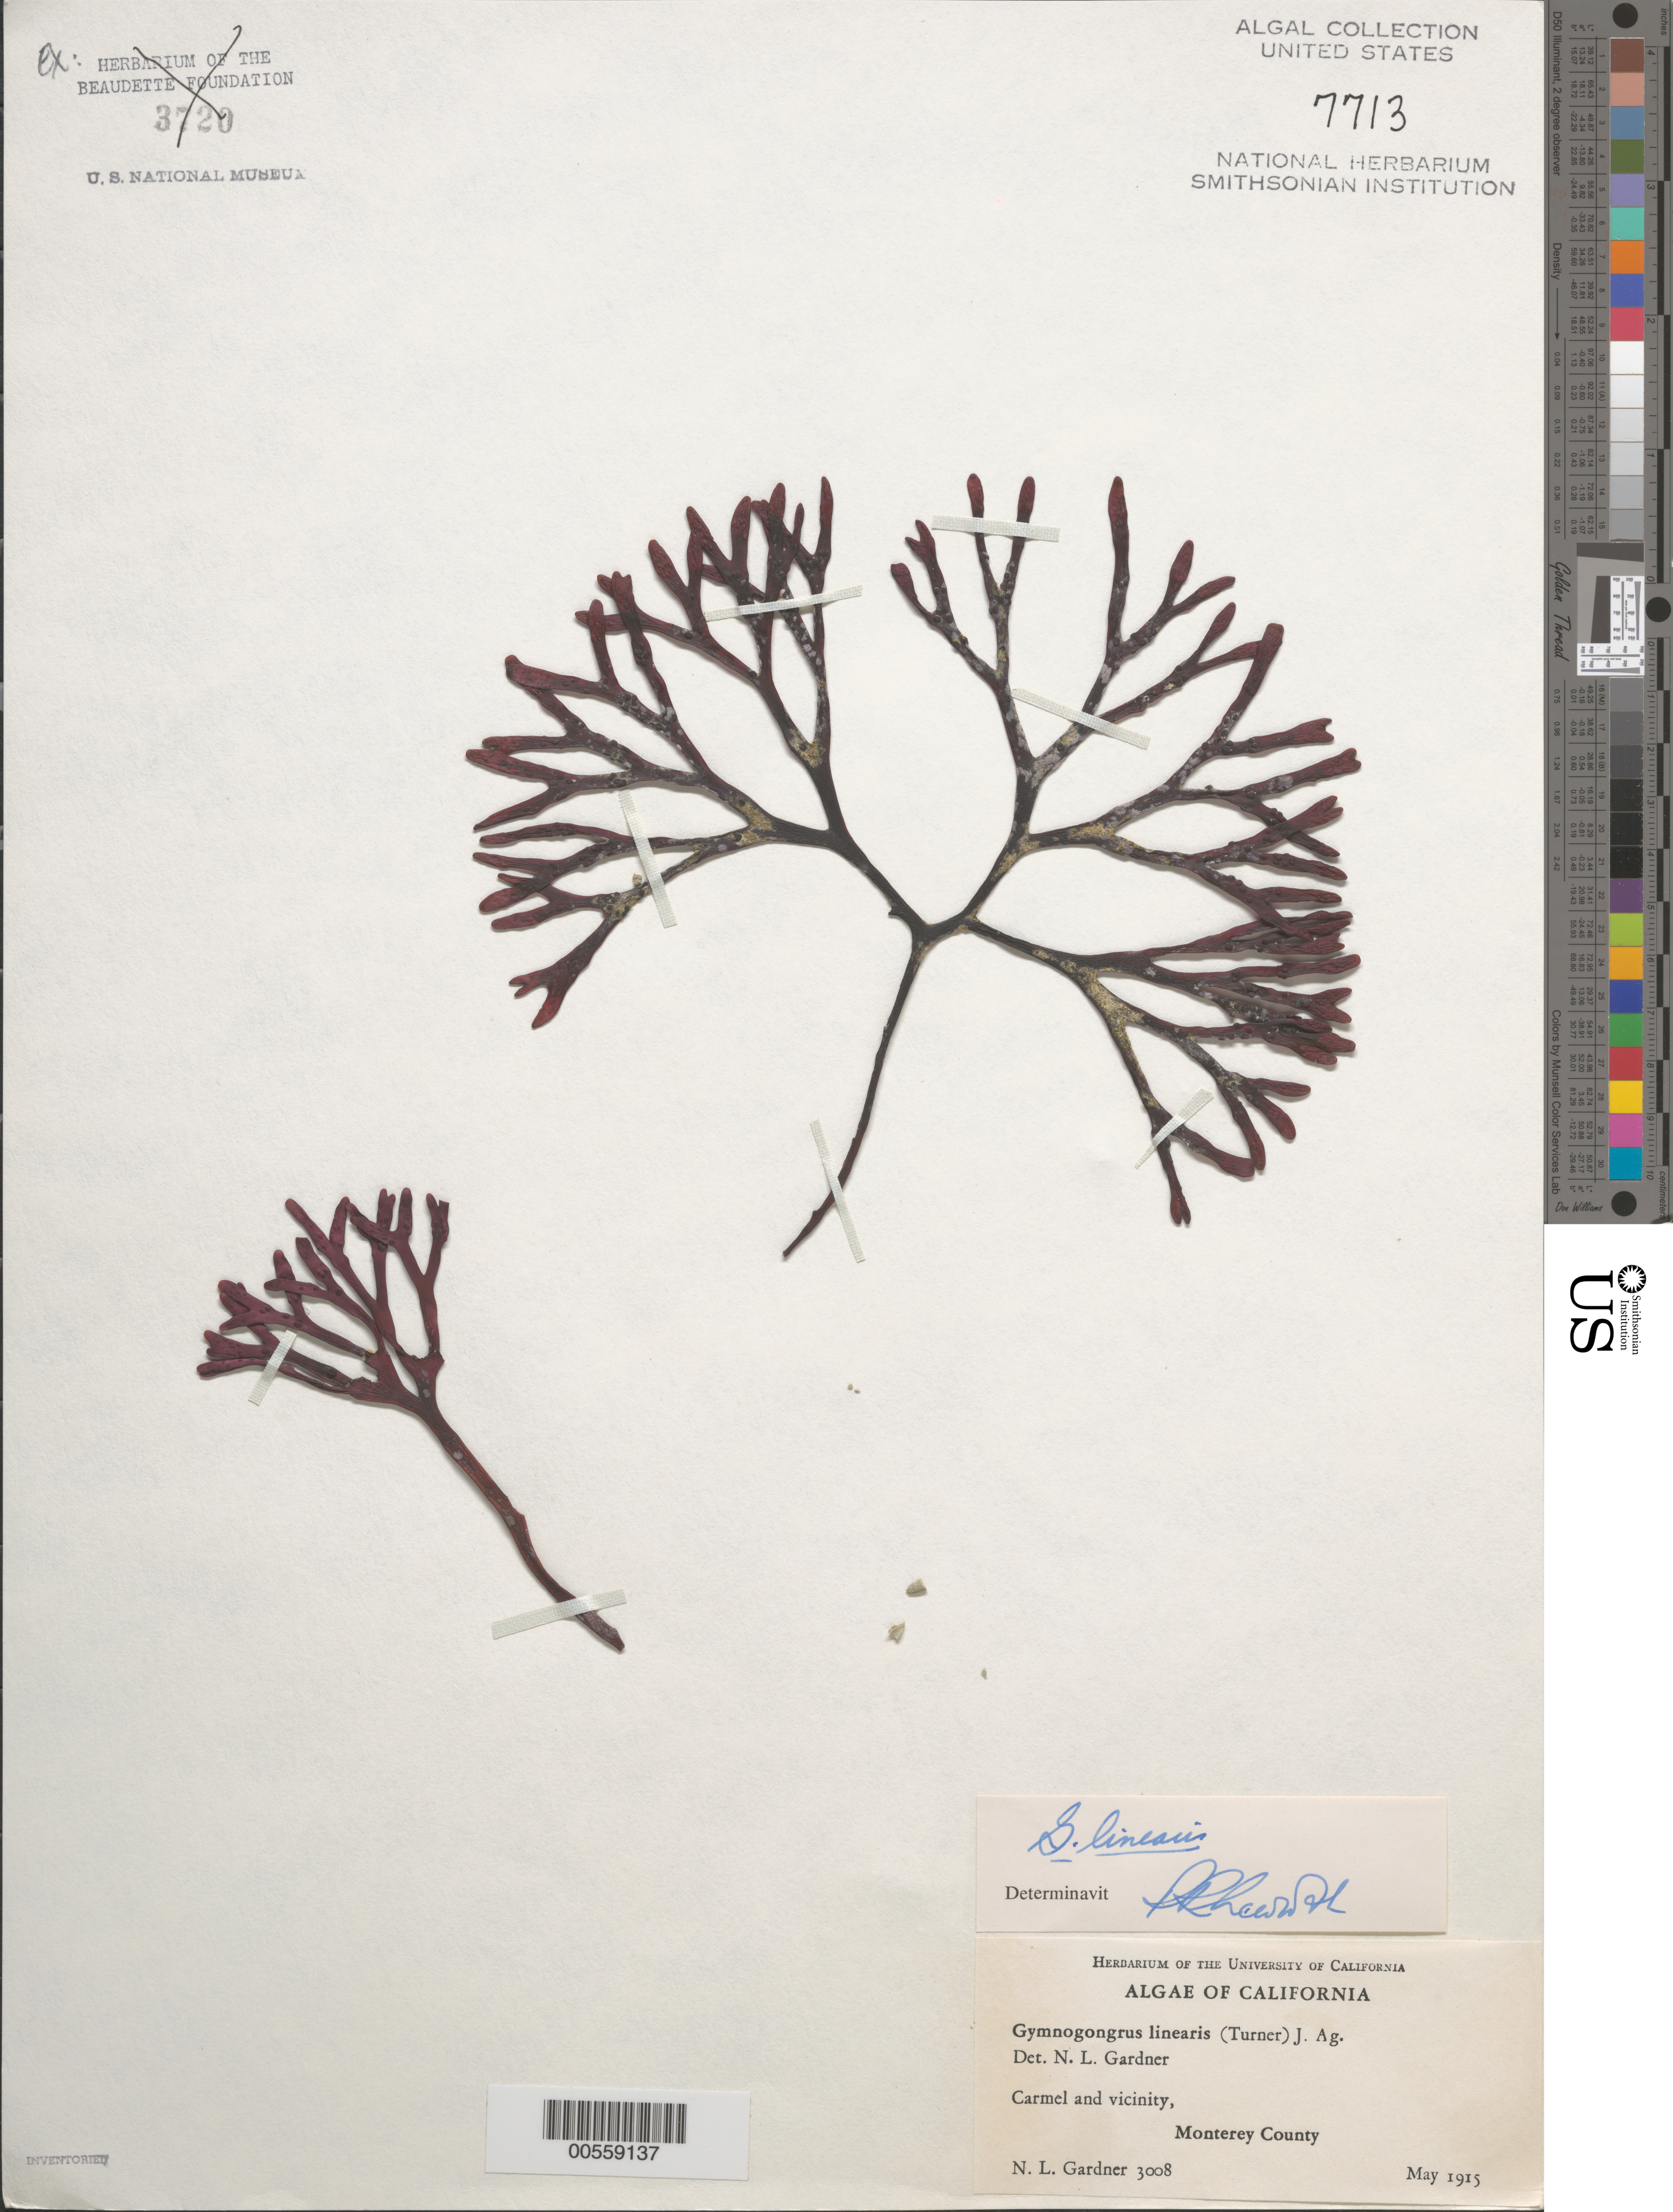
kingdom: Plantae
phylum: Rhodophyta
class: Florideophyceae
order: Gigartinales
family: Phyllophoraceae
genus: Ahnfeltiopsis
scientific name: Ahnfeltiopsis linearis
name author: (C. Agardh) P.C. Silva & DeCew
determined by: Algae name updating Project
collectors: N. Gardner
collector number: NLG 3008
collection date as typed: May 1915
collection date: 1915-05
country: United States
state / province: California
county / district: Monterey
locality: Carmel and area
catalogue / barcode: US 7713